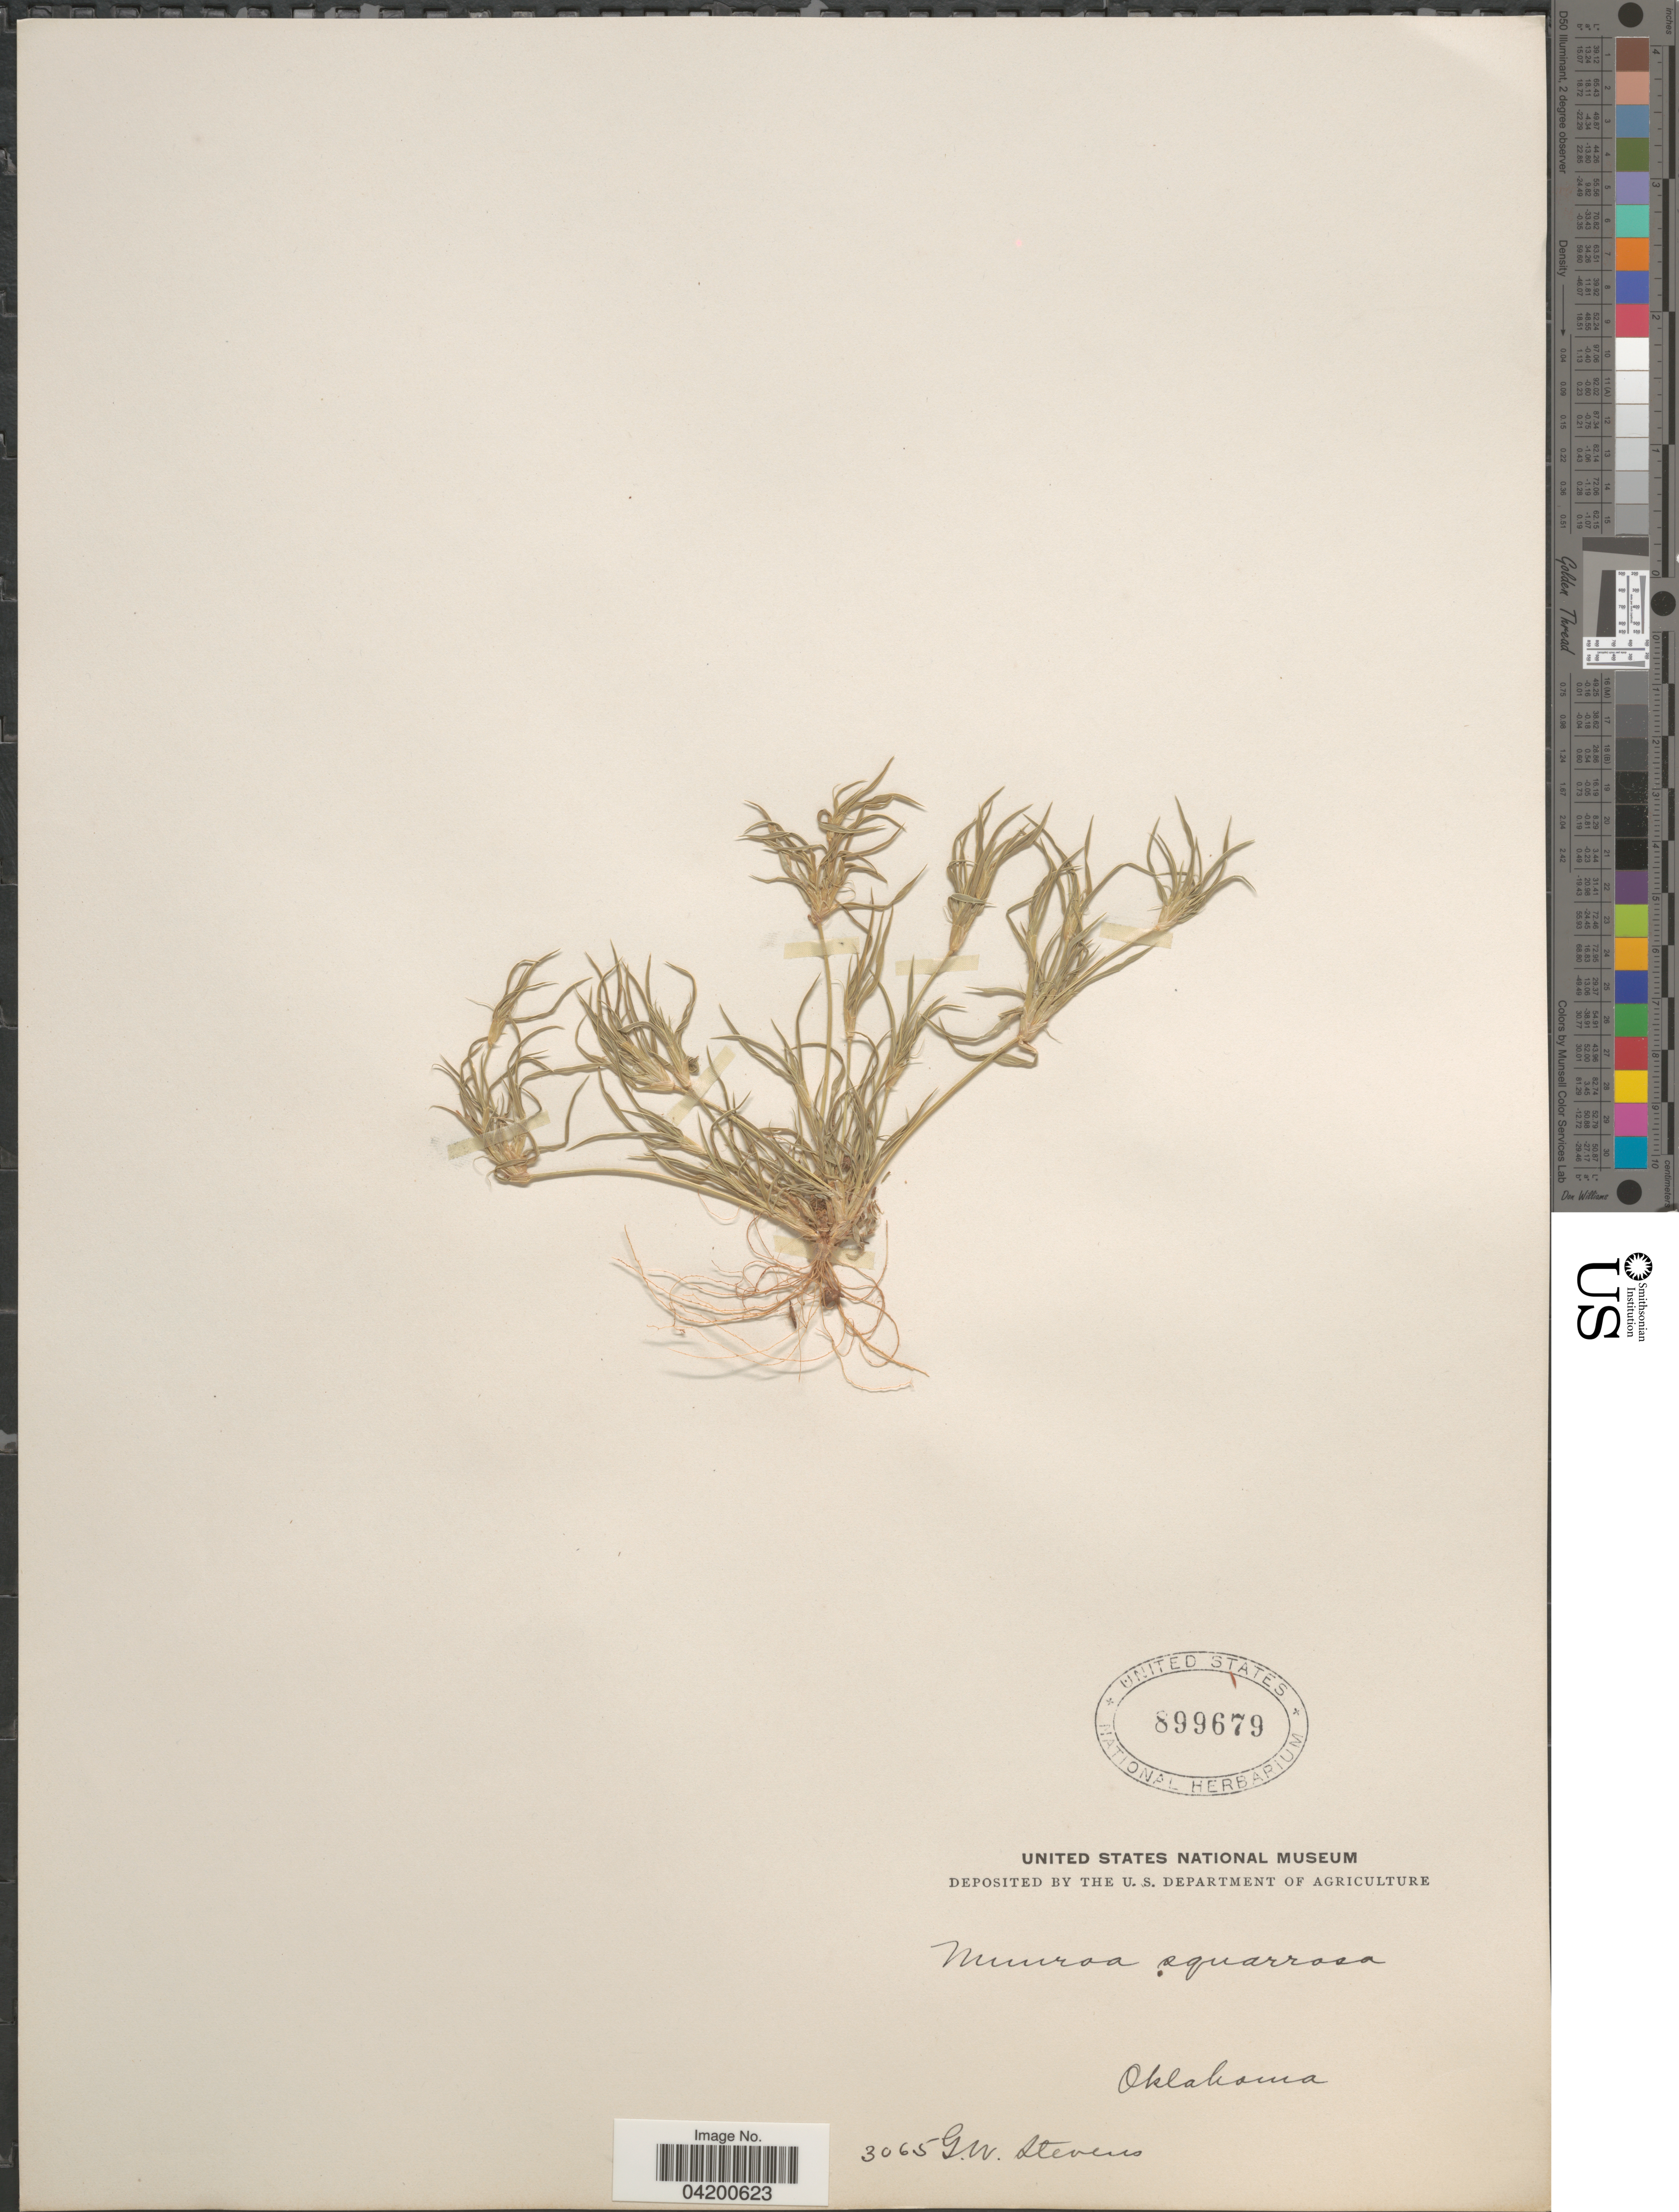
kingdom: Plantae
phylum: Tracheophyta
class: Liliopsida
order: Poales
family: Poaceae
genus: Munroa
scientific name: Munroa squarrosa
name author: (Nutt.) Torr.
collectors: G. W. Stevens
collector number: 3065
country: United States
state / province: Oklahoma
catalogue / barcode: US 899679